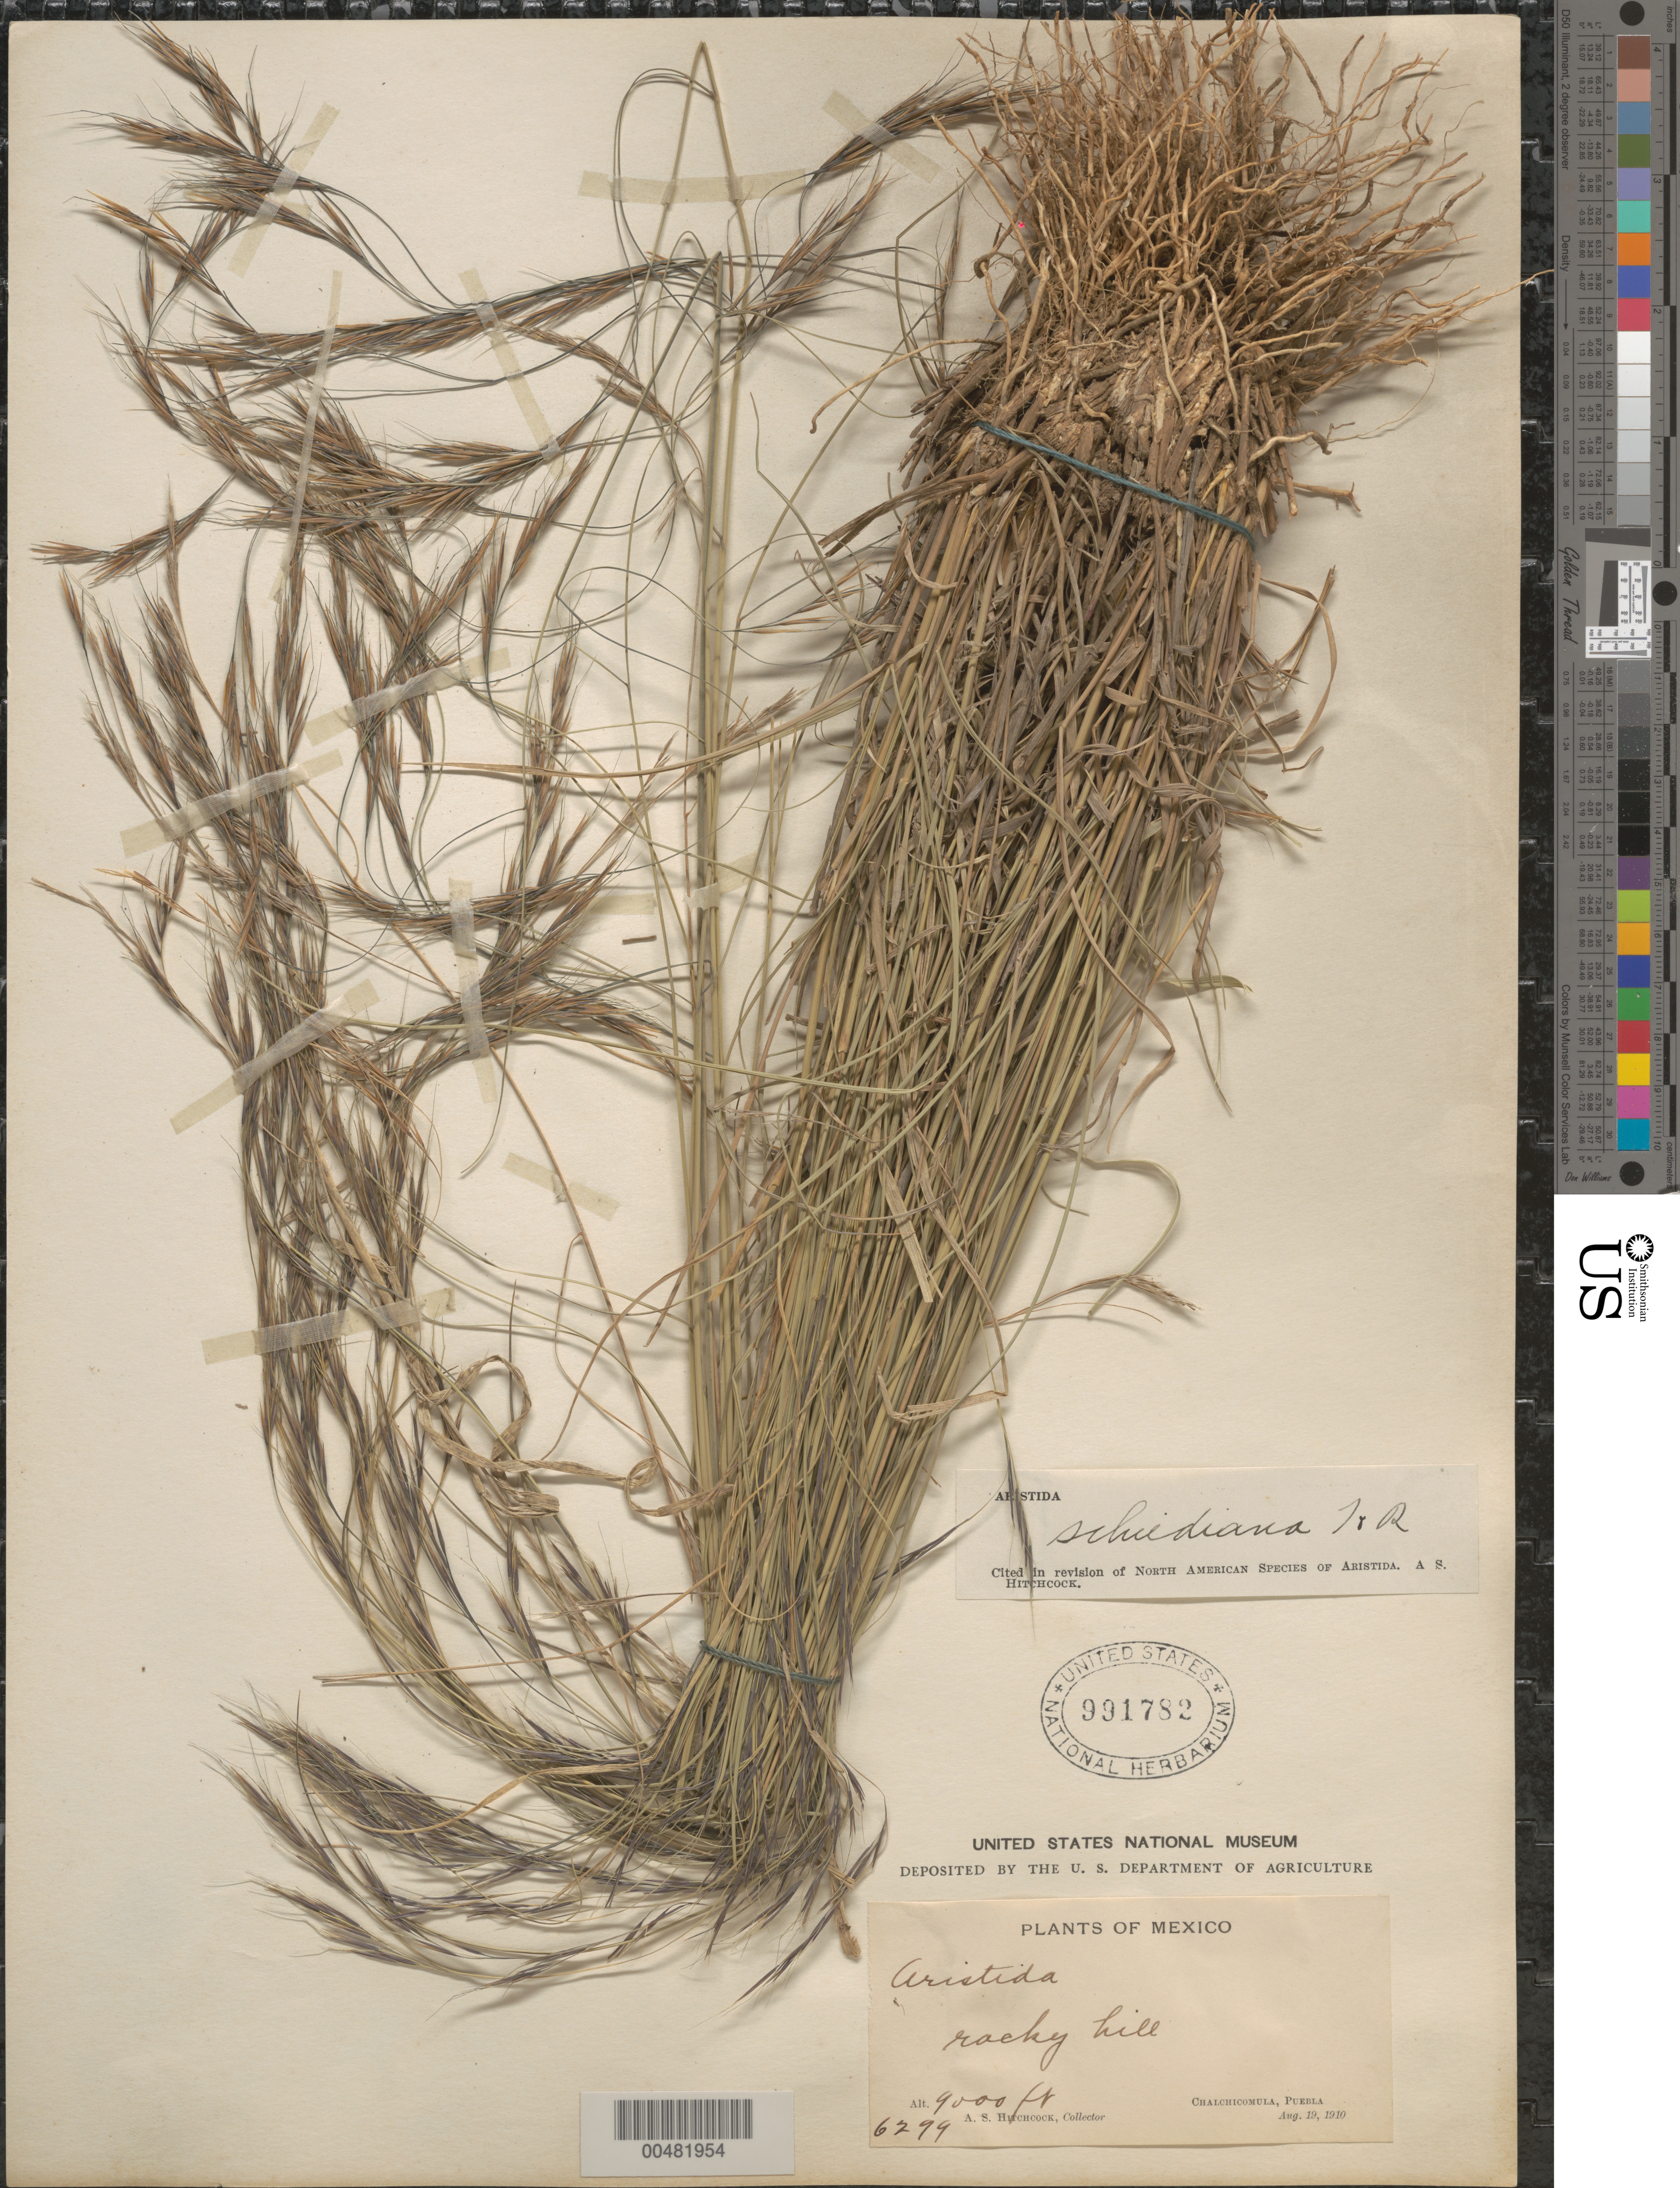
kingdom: Plantae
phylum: Tracheophyta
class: Liliopsida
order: Poales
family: Poaceae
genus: Aristida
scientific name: Aristida schiedeana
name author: Trin. & Rupr.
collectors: A. S. Hitchcock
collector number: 6299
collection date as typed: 19 Aug 1910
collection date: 1910-08-19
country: Mexico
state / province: Puebla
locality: Chalchicomula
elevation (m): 2743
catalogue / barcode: US 991782